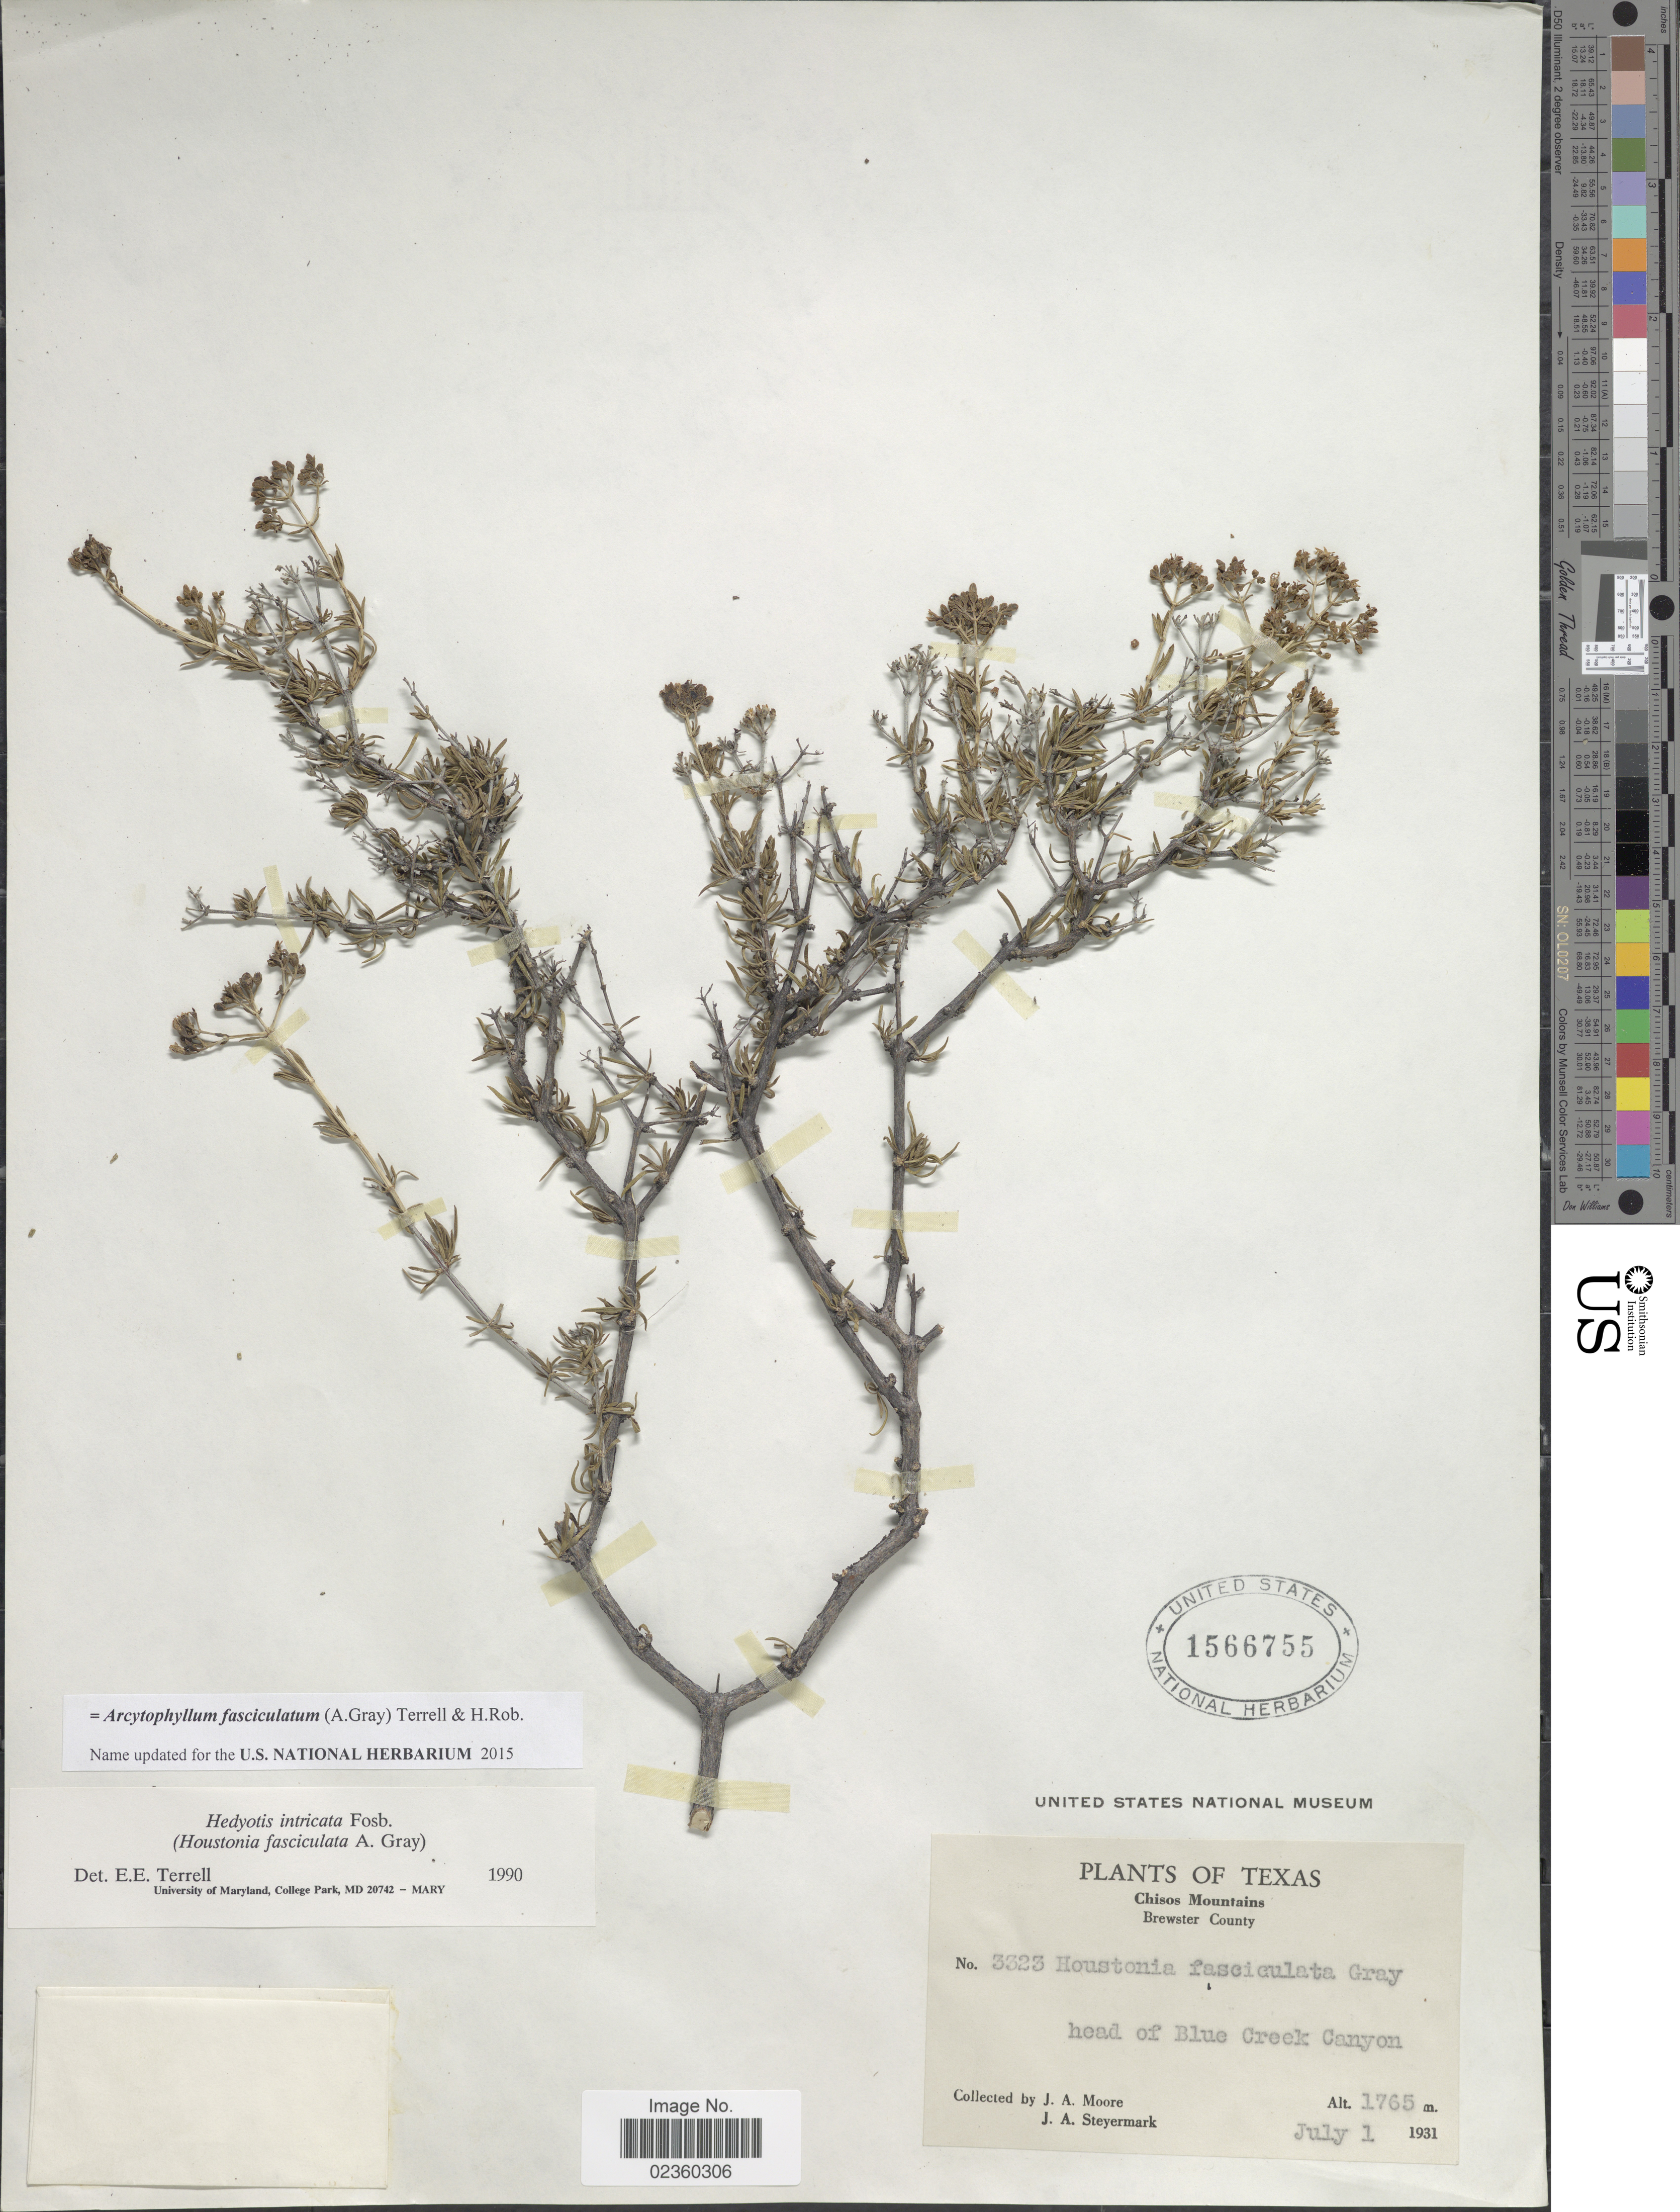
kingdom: Plantae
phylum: Tracheophyta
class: Magnoliopsida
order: Gentianales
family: Rubiaceae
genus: Arcytophyllum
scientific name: Arcytophyllum fasciculatum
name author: (A. Gray) Terrell & H. Rob.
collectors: J. A. Moore & J. Steyermark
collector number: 3323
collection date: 1931-07-01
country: United States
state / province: Texas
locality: Chisos Mountains, Brewster County, head of Blue Creek Canyon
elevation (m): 1765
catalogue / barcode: US 1566755